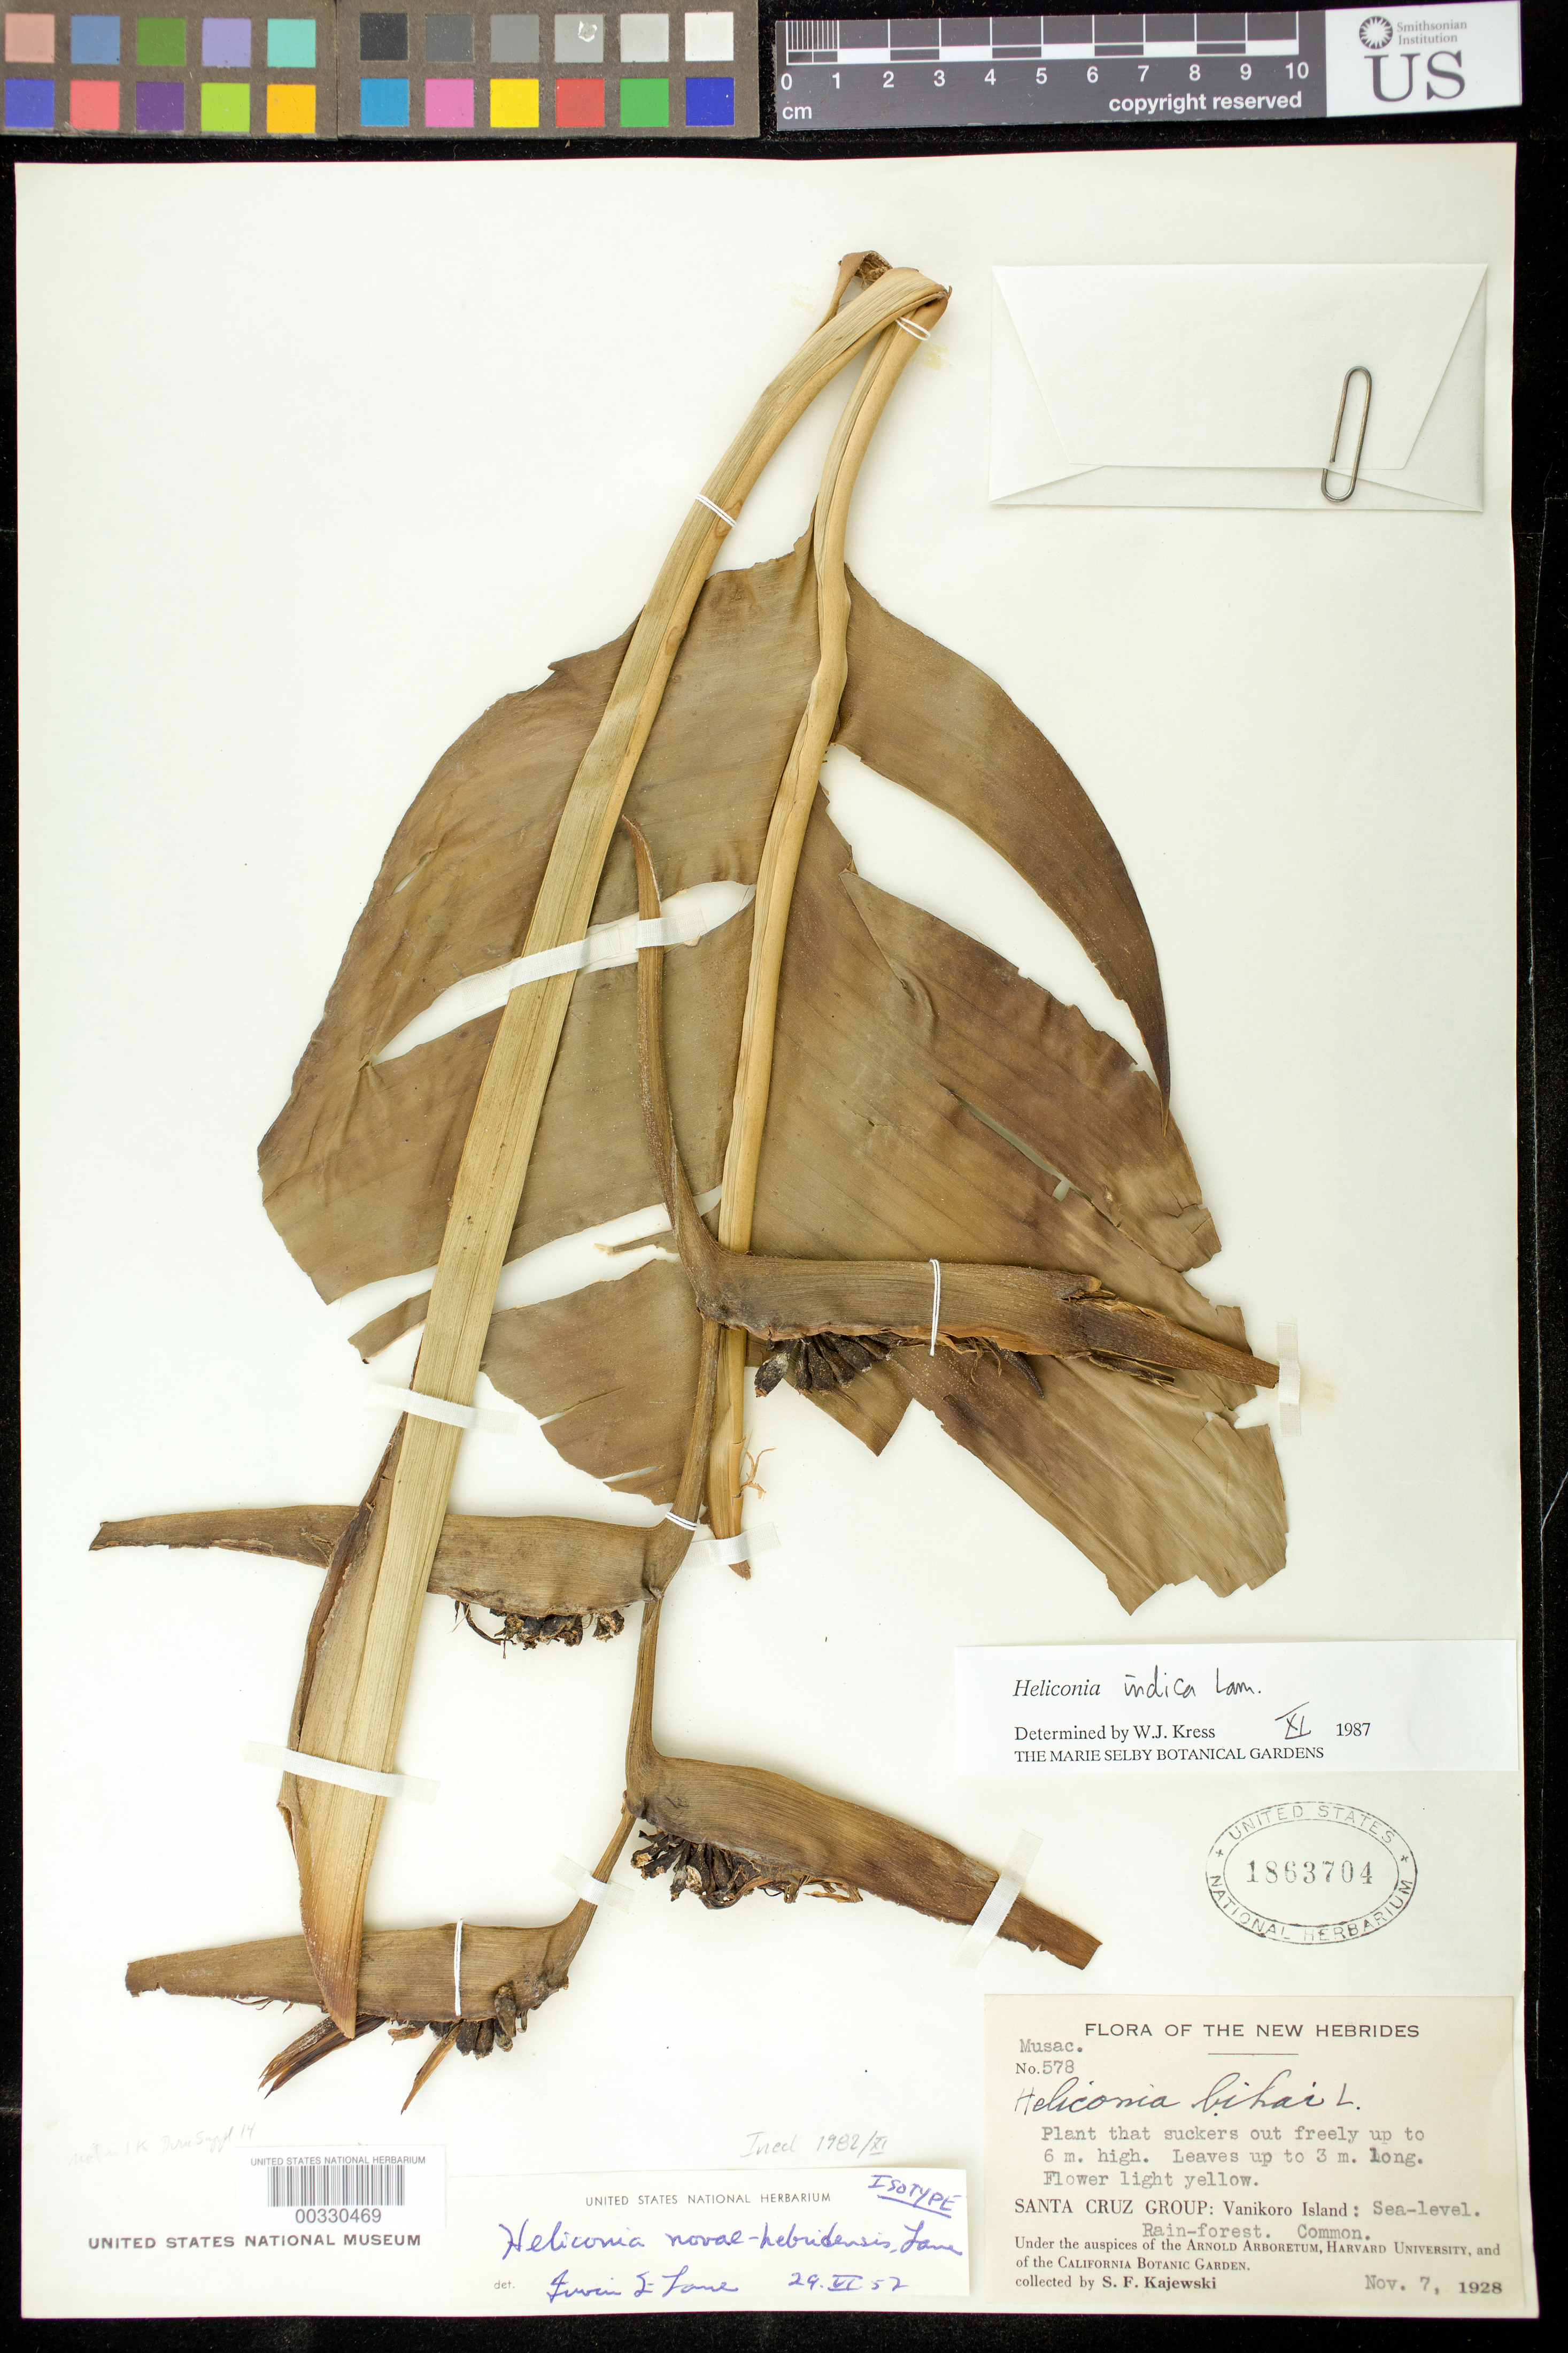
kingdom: Plantae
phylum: Tracheophyta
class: Liliopsida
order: Zingiberales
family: Heliconiaceae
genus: Heliconia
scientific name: Heliconia indica 'Rabaul'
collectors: S. Kajewski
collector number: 578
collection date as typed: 07 Nov 1928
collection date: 1928-11-07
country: Solomon Islands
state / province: Temotu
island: Vanikolo [Vanikoro]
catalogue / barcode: US 1863704